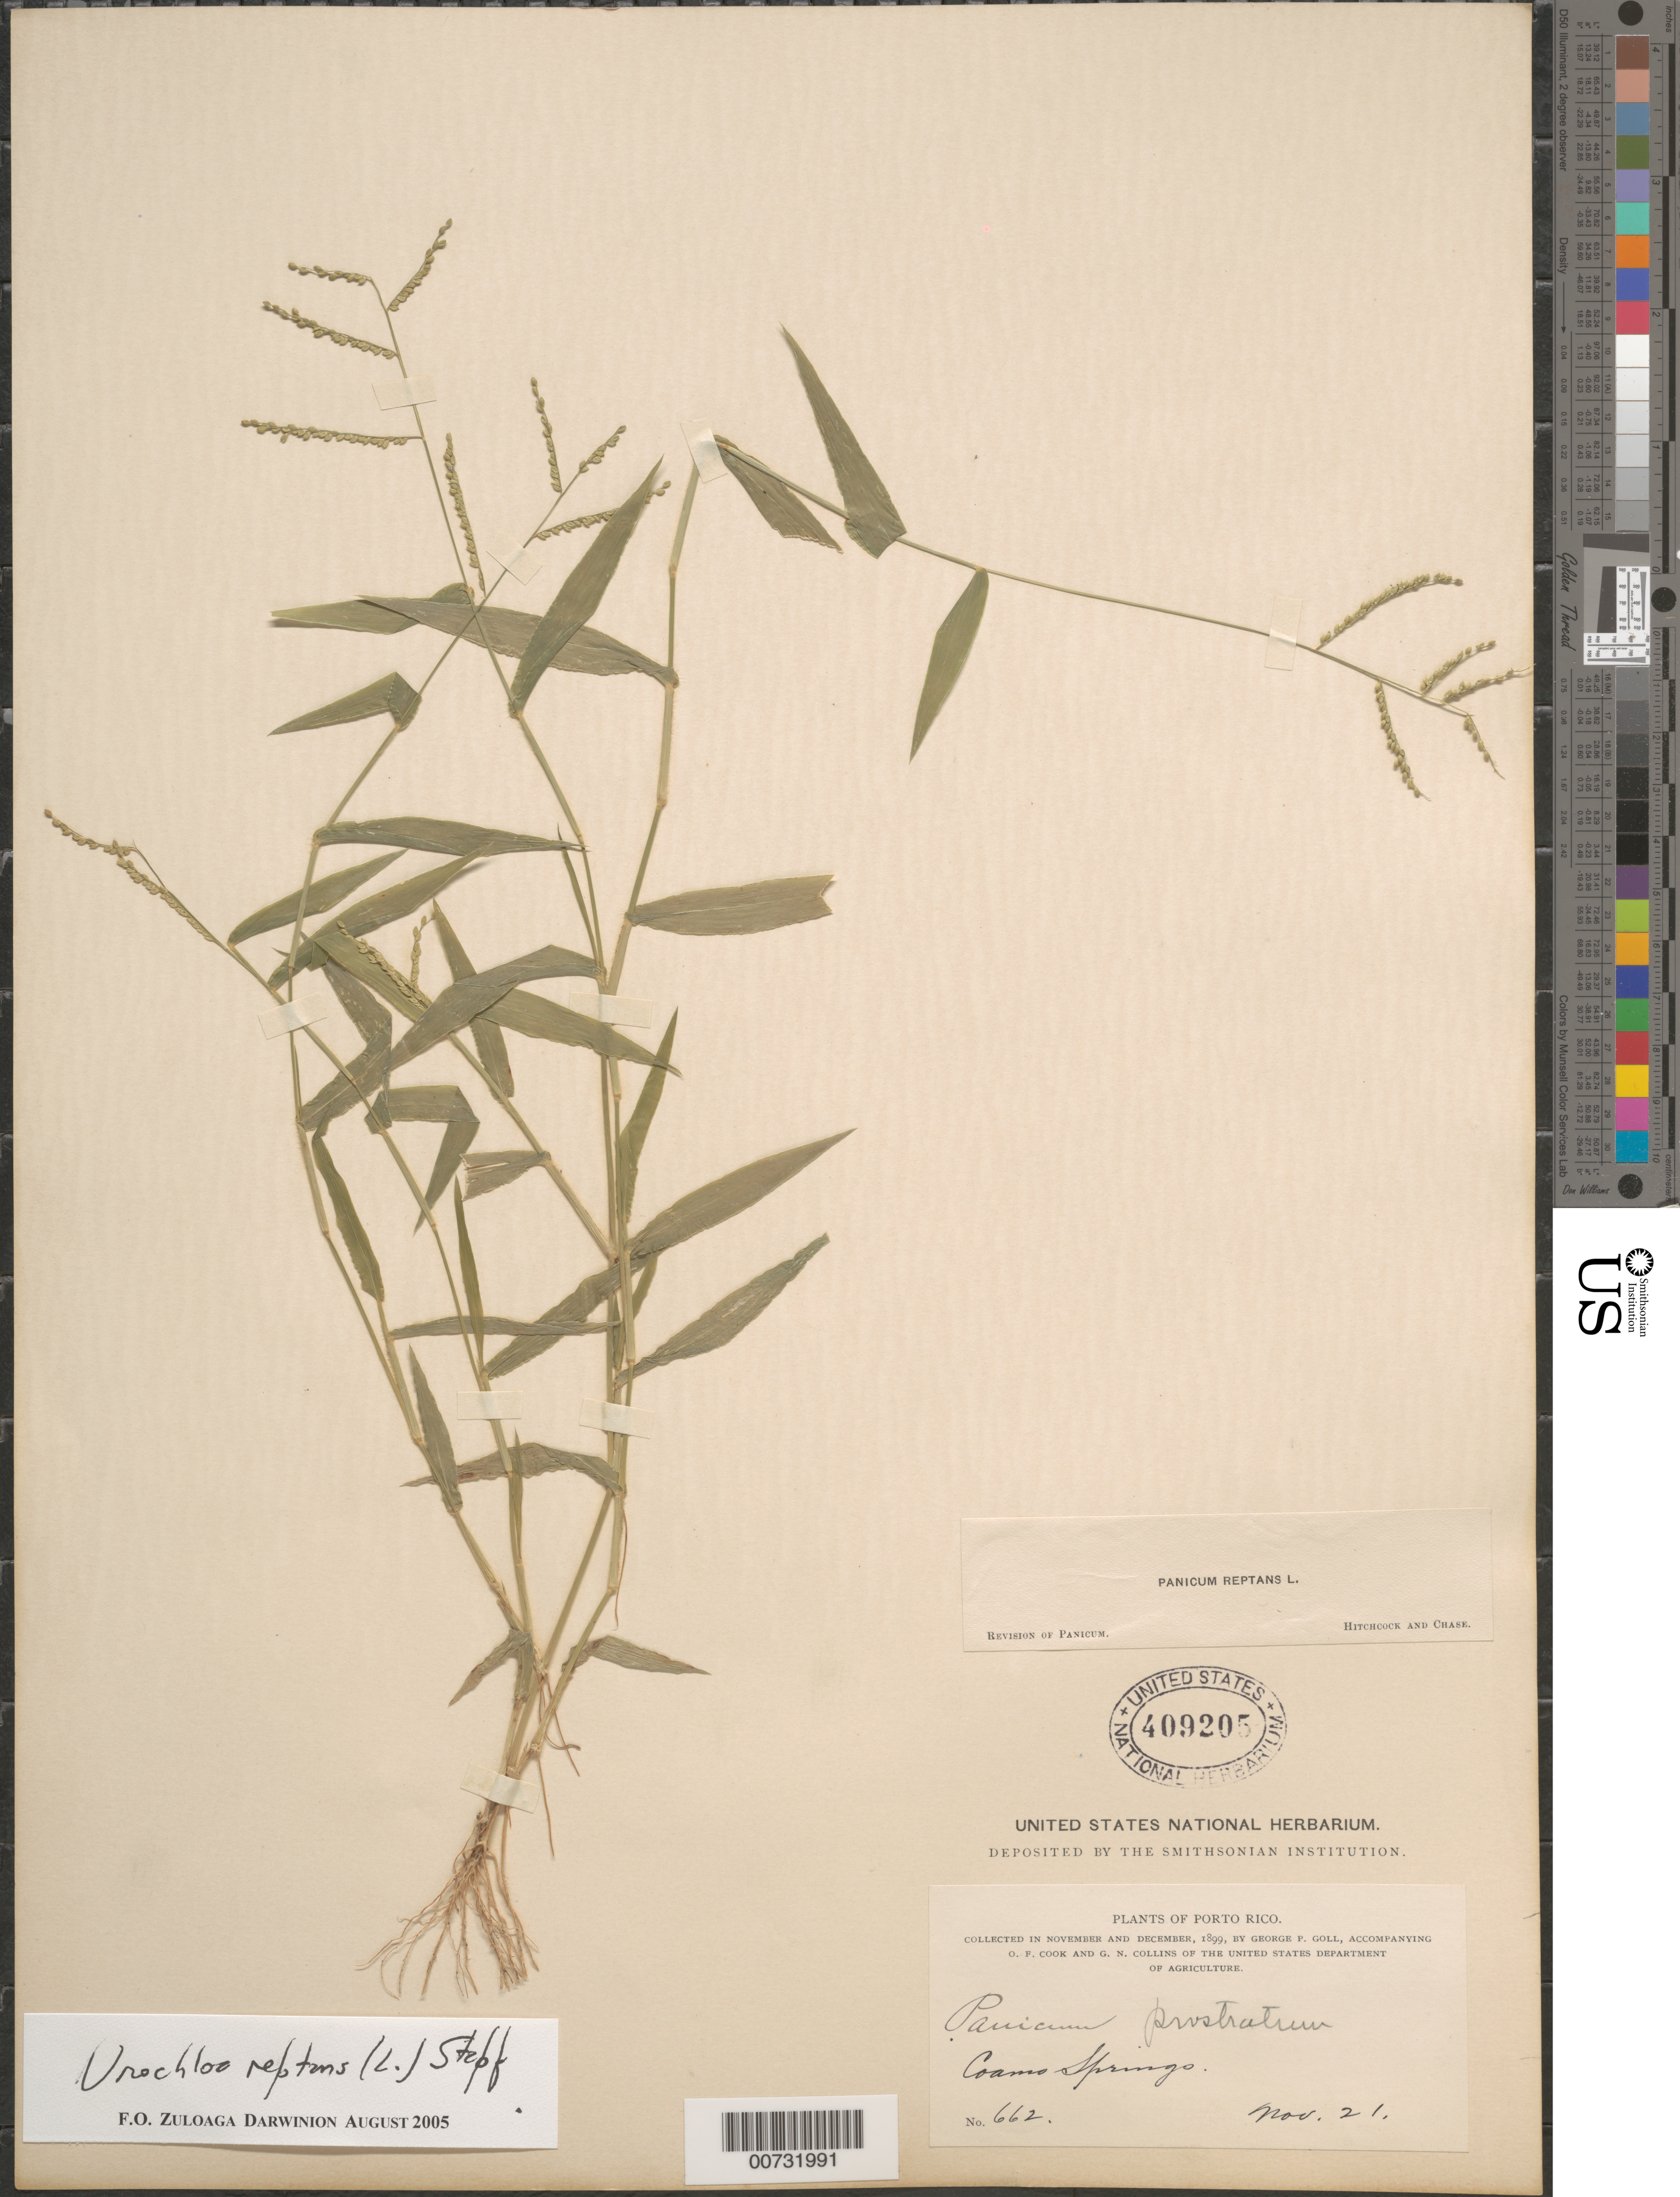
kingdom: Plantae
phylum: Tracheophyta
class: Liliopsida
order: Poales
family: Poaceae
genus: Urochloa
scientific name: Urochloa reptans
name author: (L.) Stapf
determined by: Hitchcock, Albert S.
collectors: G. Goll, O. F. Cook & G. N. Collins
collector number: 662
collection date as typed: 21 Nov 1899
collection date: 1899-11-21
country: Puerto Rico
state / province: Coamo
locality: Coamo Springs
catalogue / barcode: US 409205